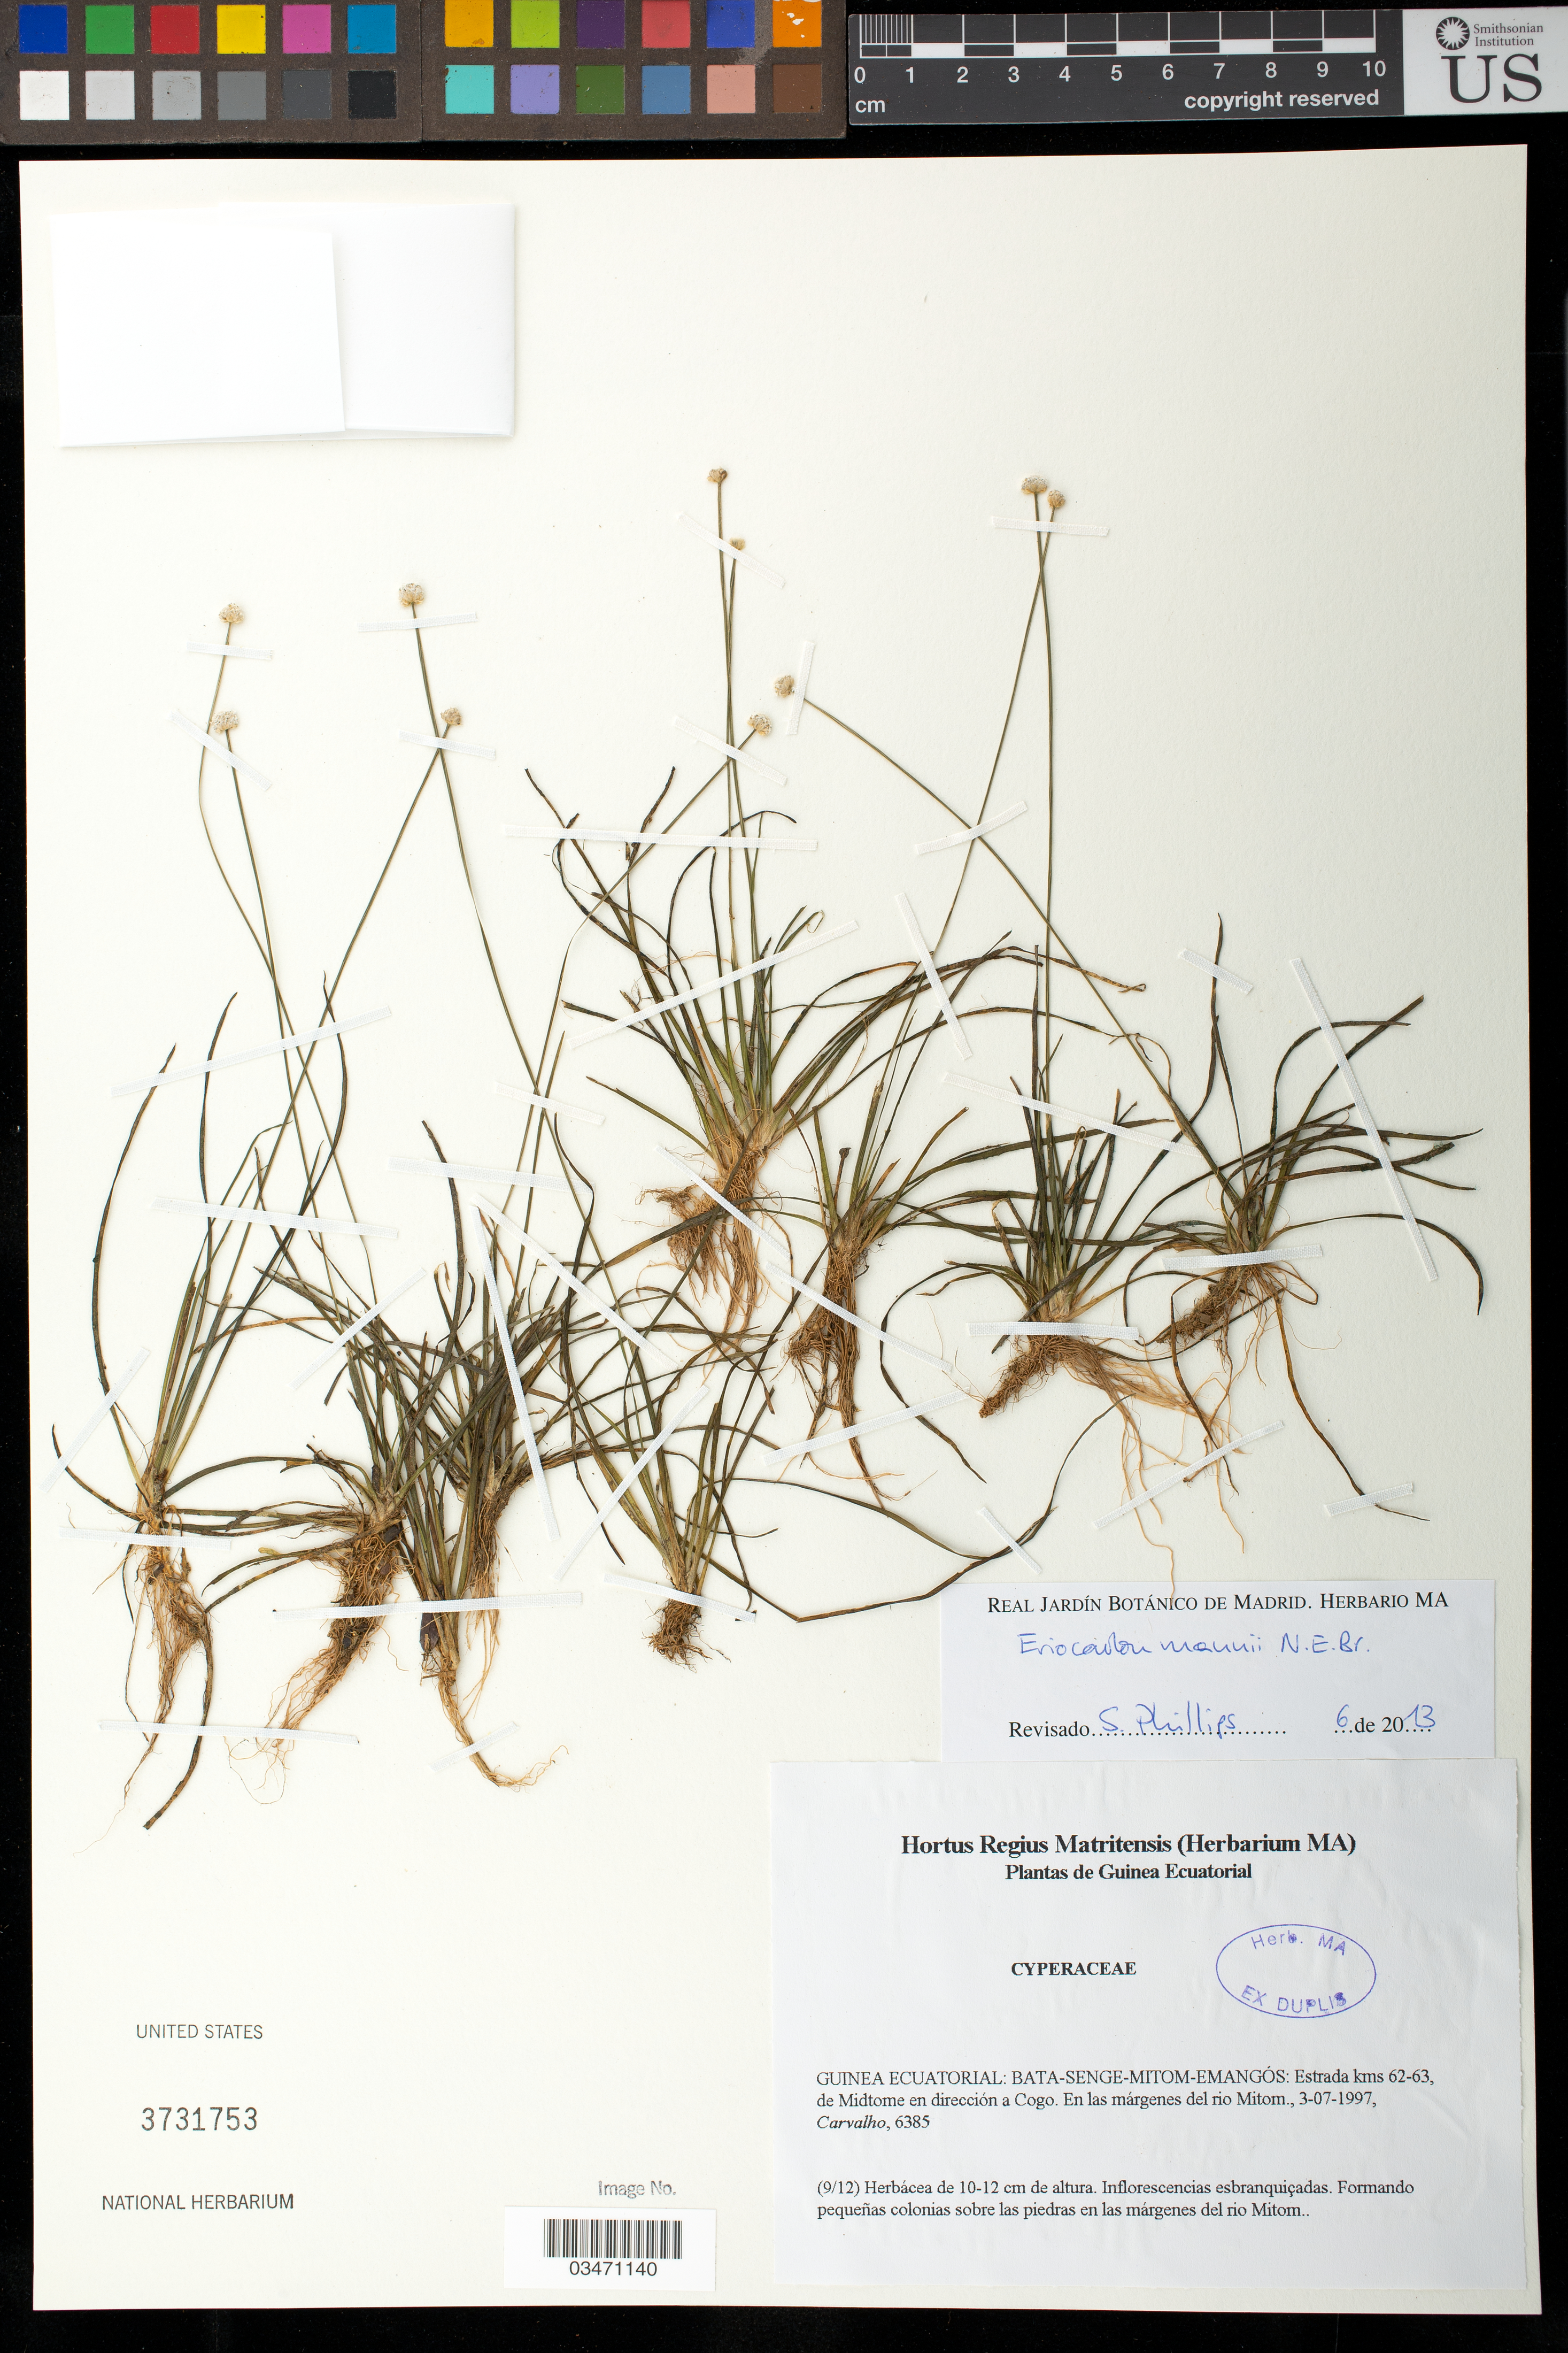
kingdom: Plantae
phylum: Tracheophyta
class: Liliopsida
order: Poales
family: Eriocaulaceae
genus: Eriocaulon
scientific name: Eriocaulon mannii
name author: N.E. Br.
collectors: L. F. Carvalho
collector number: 6385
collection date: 1997-07-03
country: Equatorial Guinea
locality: Bata-Senge-Mitom-Emangos: Estrada kms 62-63, de Midtome en direccion a Cogo. En las margenes del rio Mitom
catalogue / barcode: US 3731753